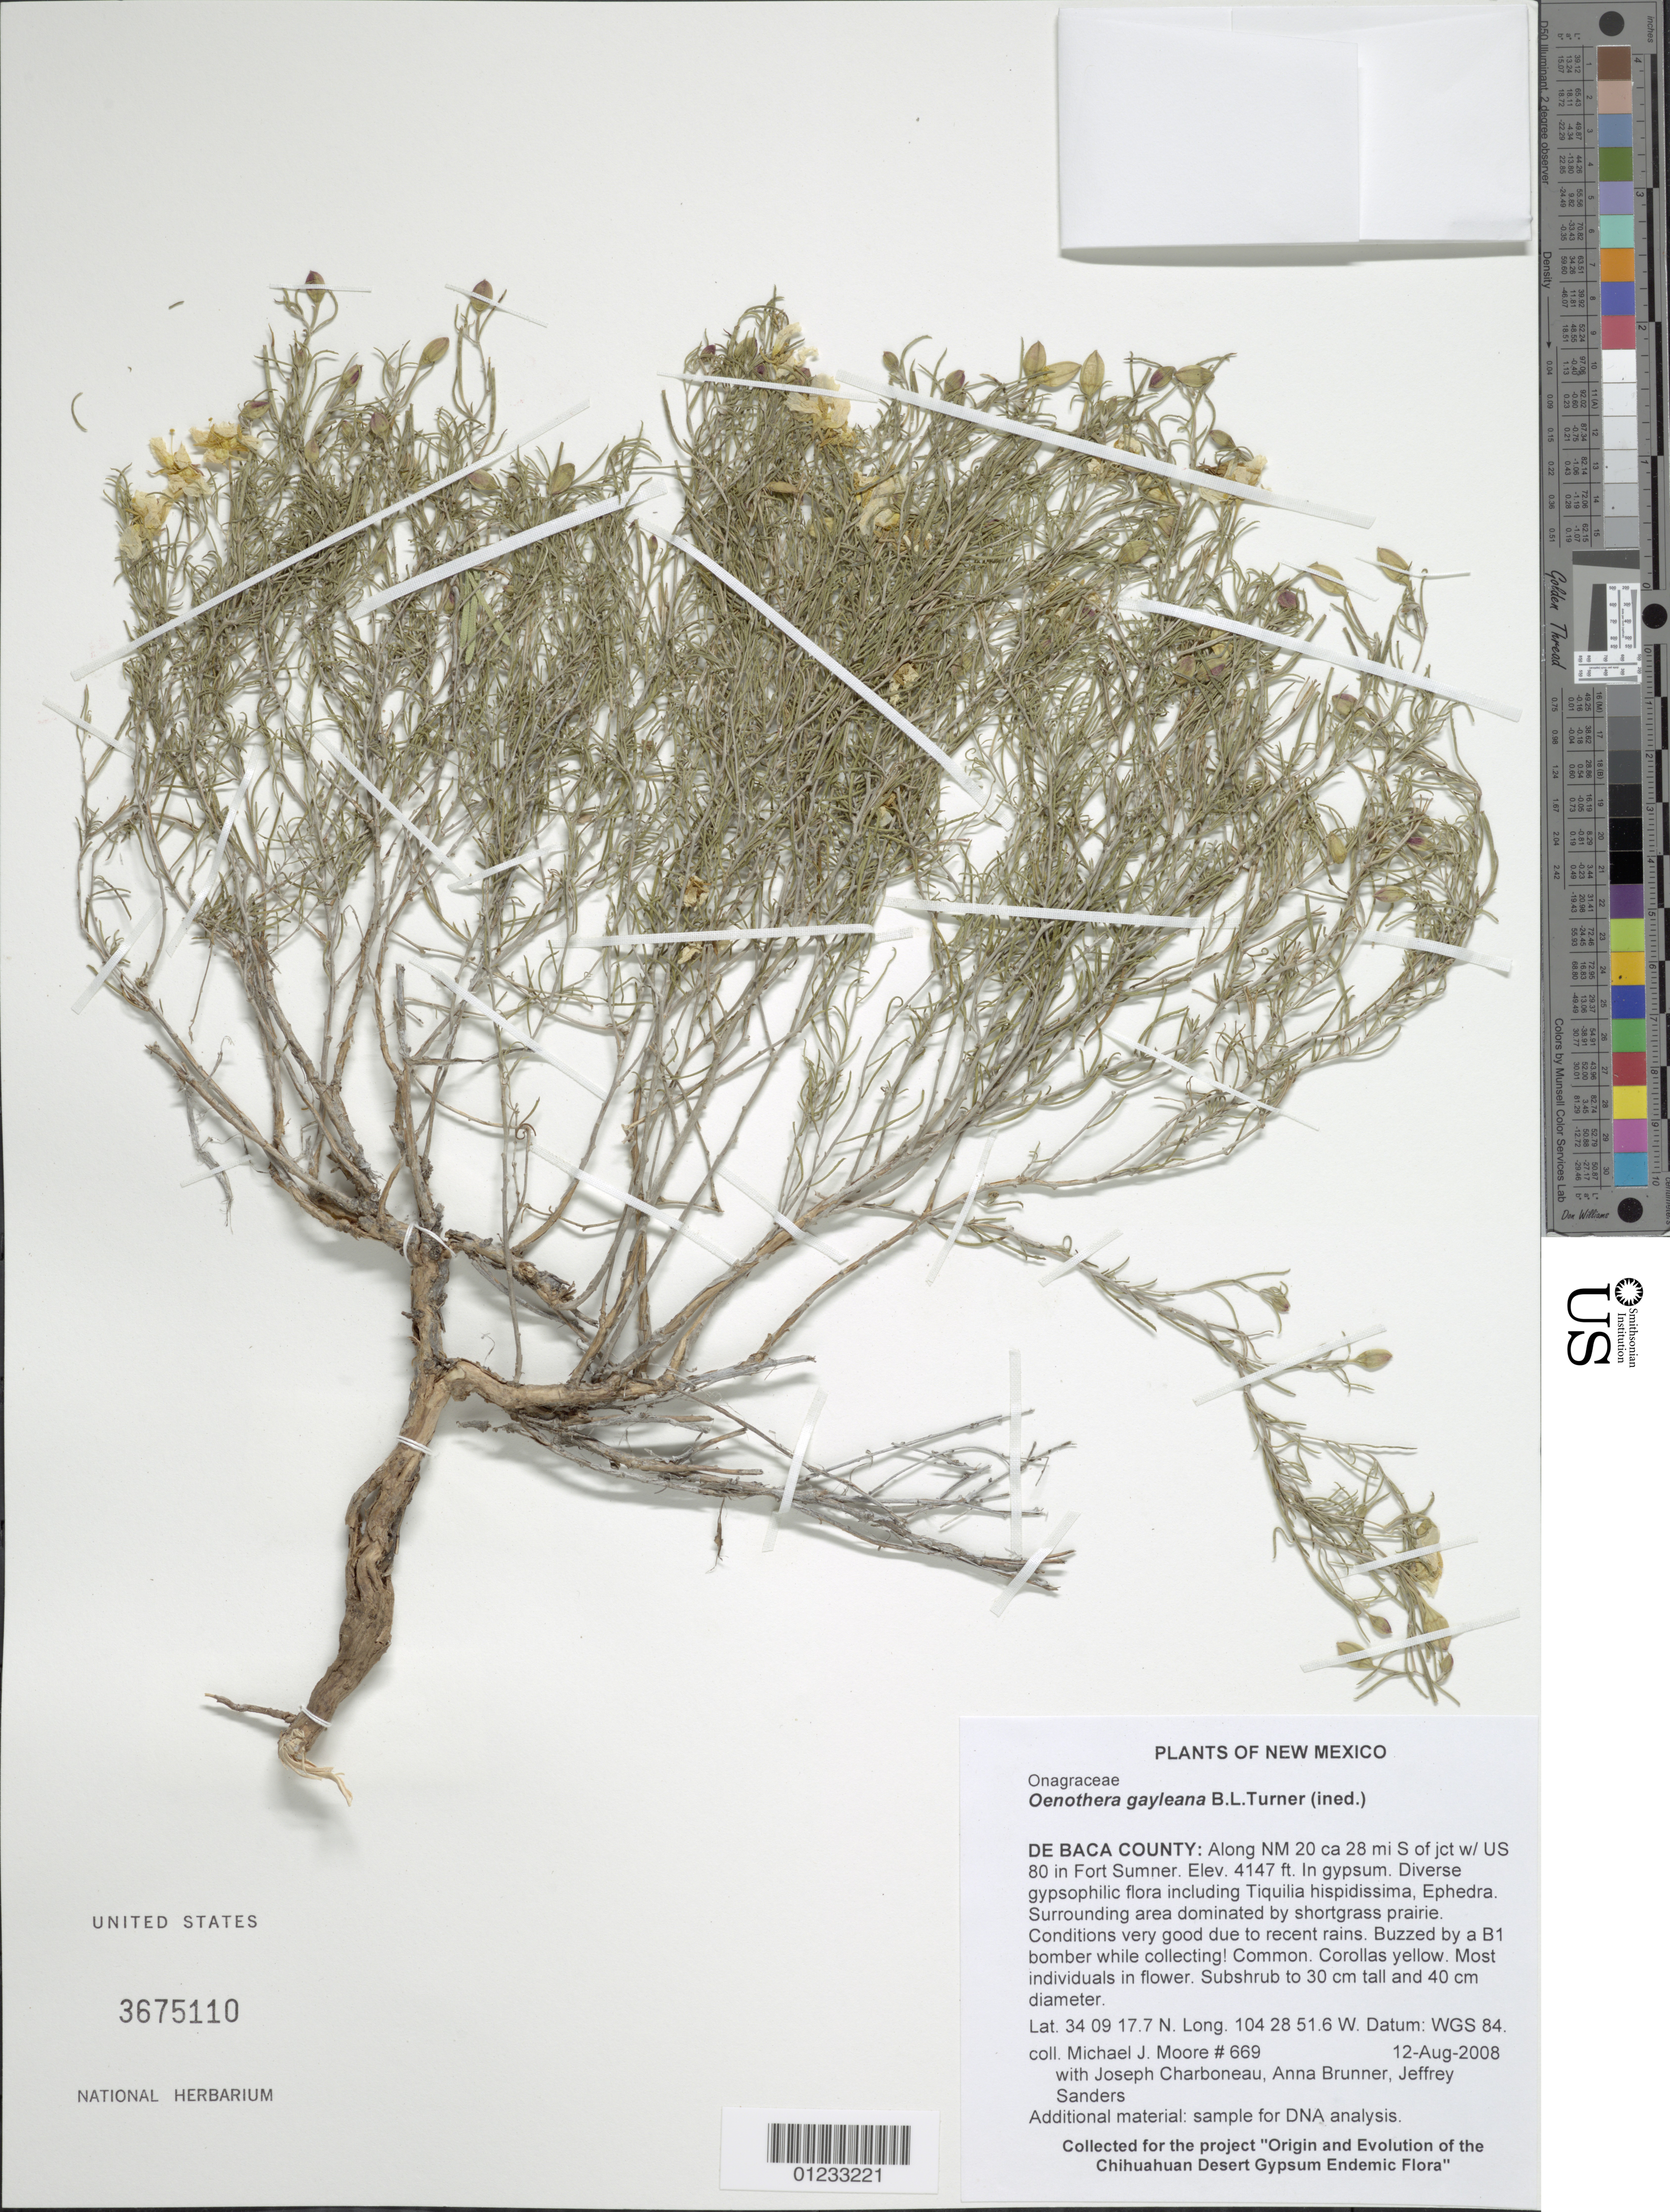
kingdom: Plantae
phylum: Tracheophyta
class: Magnoliopsida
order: Myrtales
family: Onagraceae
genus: Oenothera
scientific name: Oenothera gayleana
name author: B.L. Turner & Moore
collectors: M. J. Moore, J. L. M. Charboneau, A. Brunner & J. Sanders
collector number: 669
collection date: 2004-08-11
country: United States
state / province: New Mexico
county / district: De Baca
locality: Along NM 20 ca 28 mi S of jct w/ US 80 in Fort Sumner.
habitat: In gypsum. Diverse gypsophilic flora including Tiquilia hispidissima, Ephedra. Surrounding area dominated by shortgrass prairie. Conditions very good due to recent rains. Buzzed by a B1 bomber while collecting!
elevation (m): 1264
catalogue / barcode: US 3675110